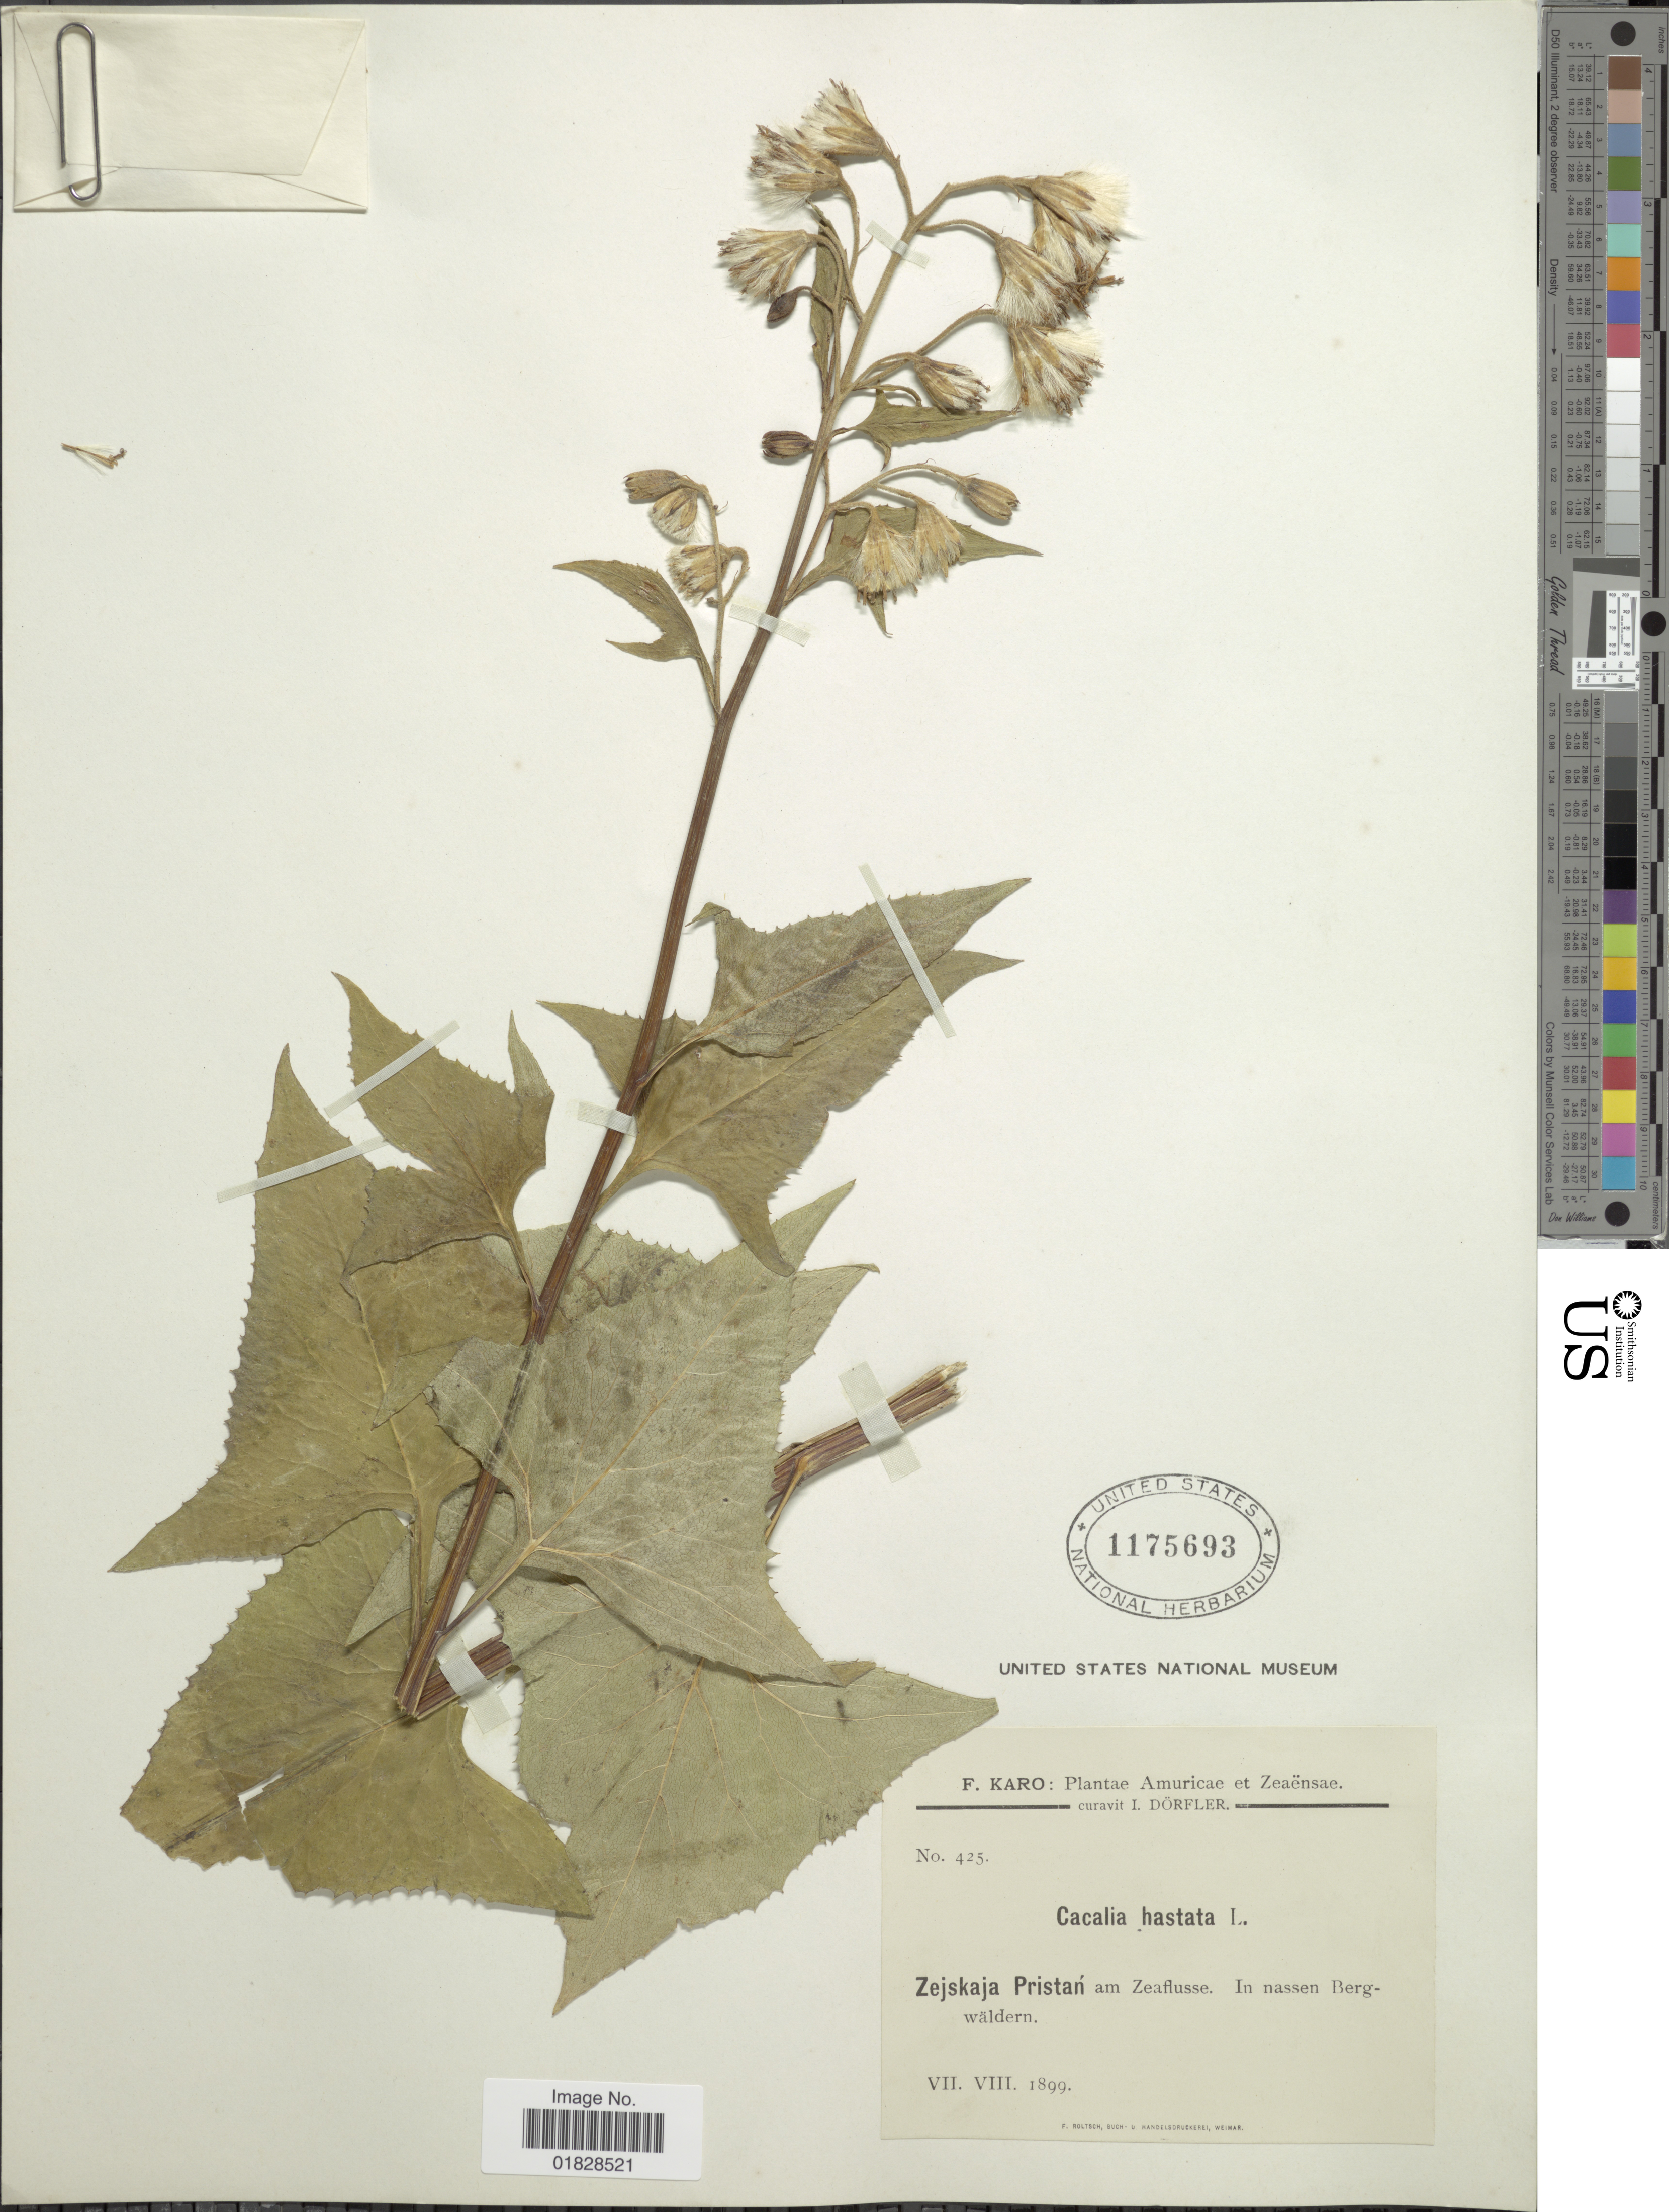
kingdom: Plantae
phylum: Tracheophyta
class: Magnoliopsida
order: Asterales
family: Asteraceae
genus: Parasenecio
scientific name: Parasenecio hastatus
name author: (L.) H. Koyama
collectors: F. Karo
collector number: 425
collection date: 1899-07/1899-08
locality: Zejskaja Pristán am Zeaflusse. In nassen Bergwäldern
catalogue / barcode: US 1175693